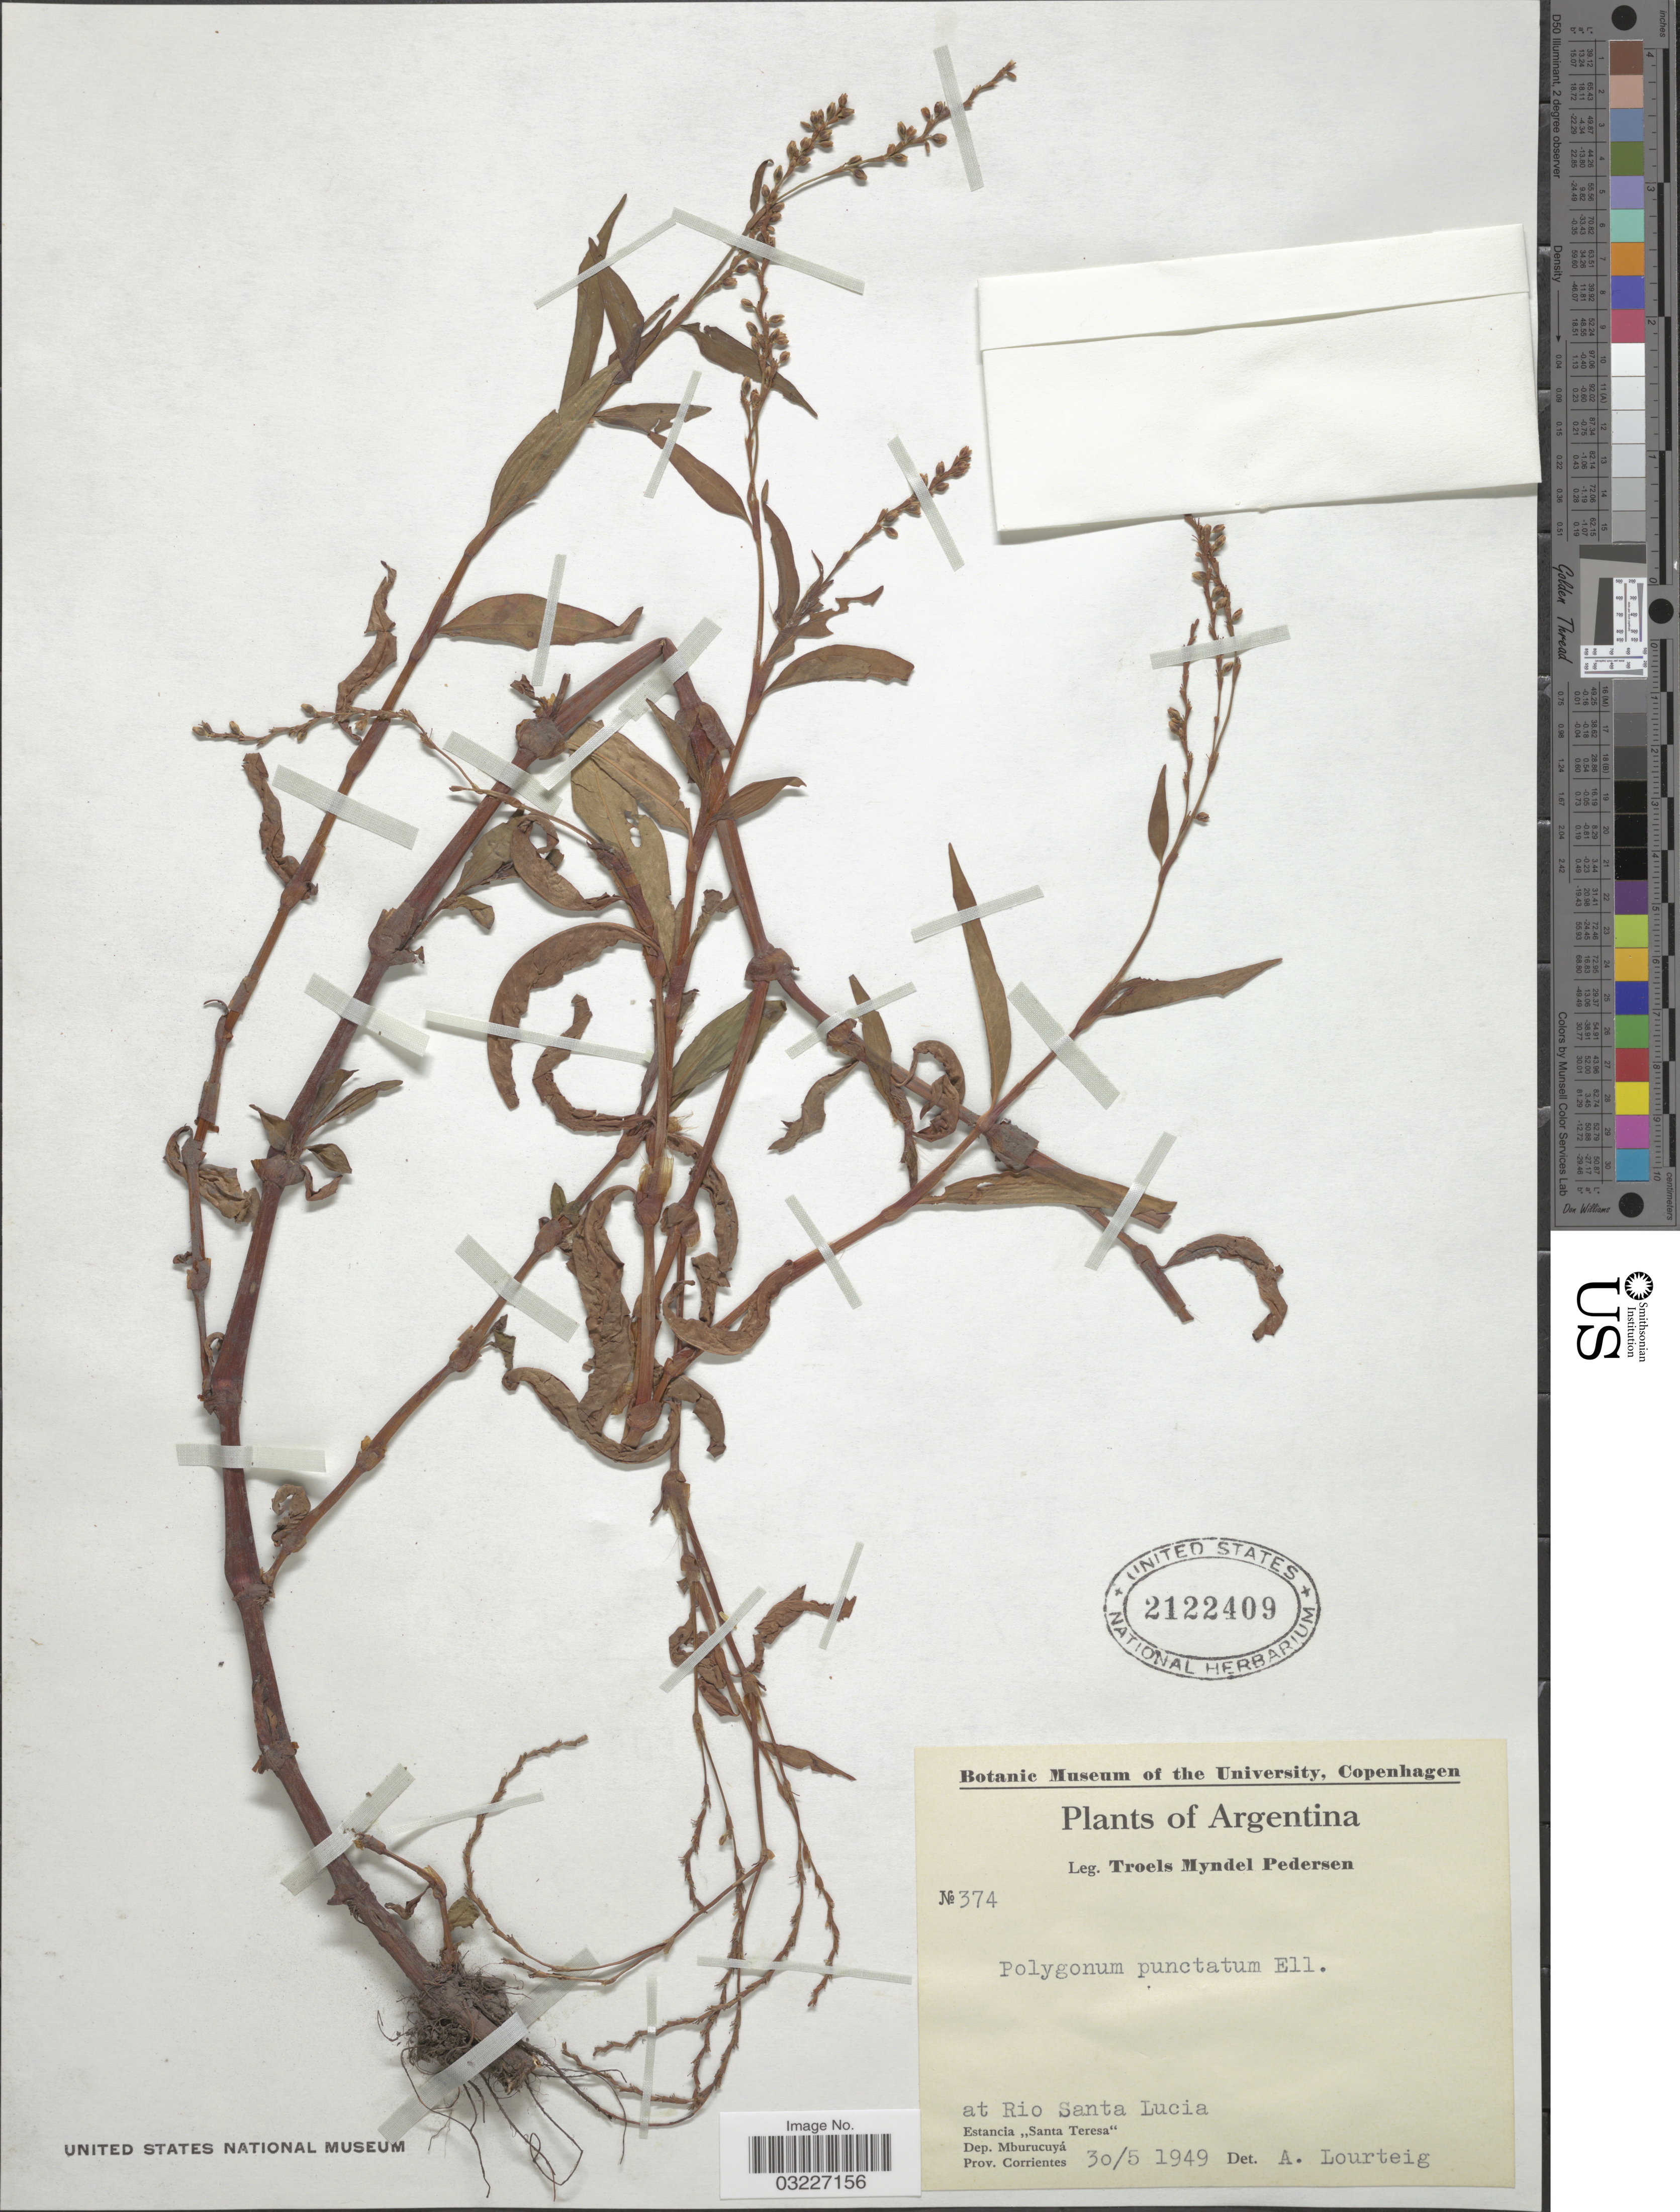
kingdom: Plantae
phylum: Tracheophyta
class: Magnoliopsida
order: Caryophyllales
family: Polygonaceae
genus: Polygonum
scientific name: Polygonum punctatum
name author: Elliott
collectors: T. Pederson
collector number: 374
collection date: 1949-05-30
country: Argentina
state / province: Corrientes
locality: Rio Santa Lucia. Estancia "Santa Teresa". Dep. Mburucuyá.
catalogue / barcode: US 2122409